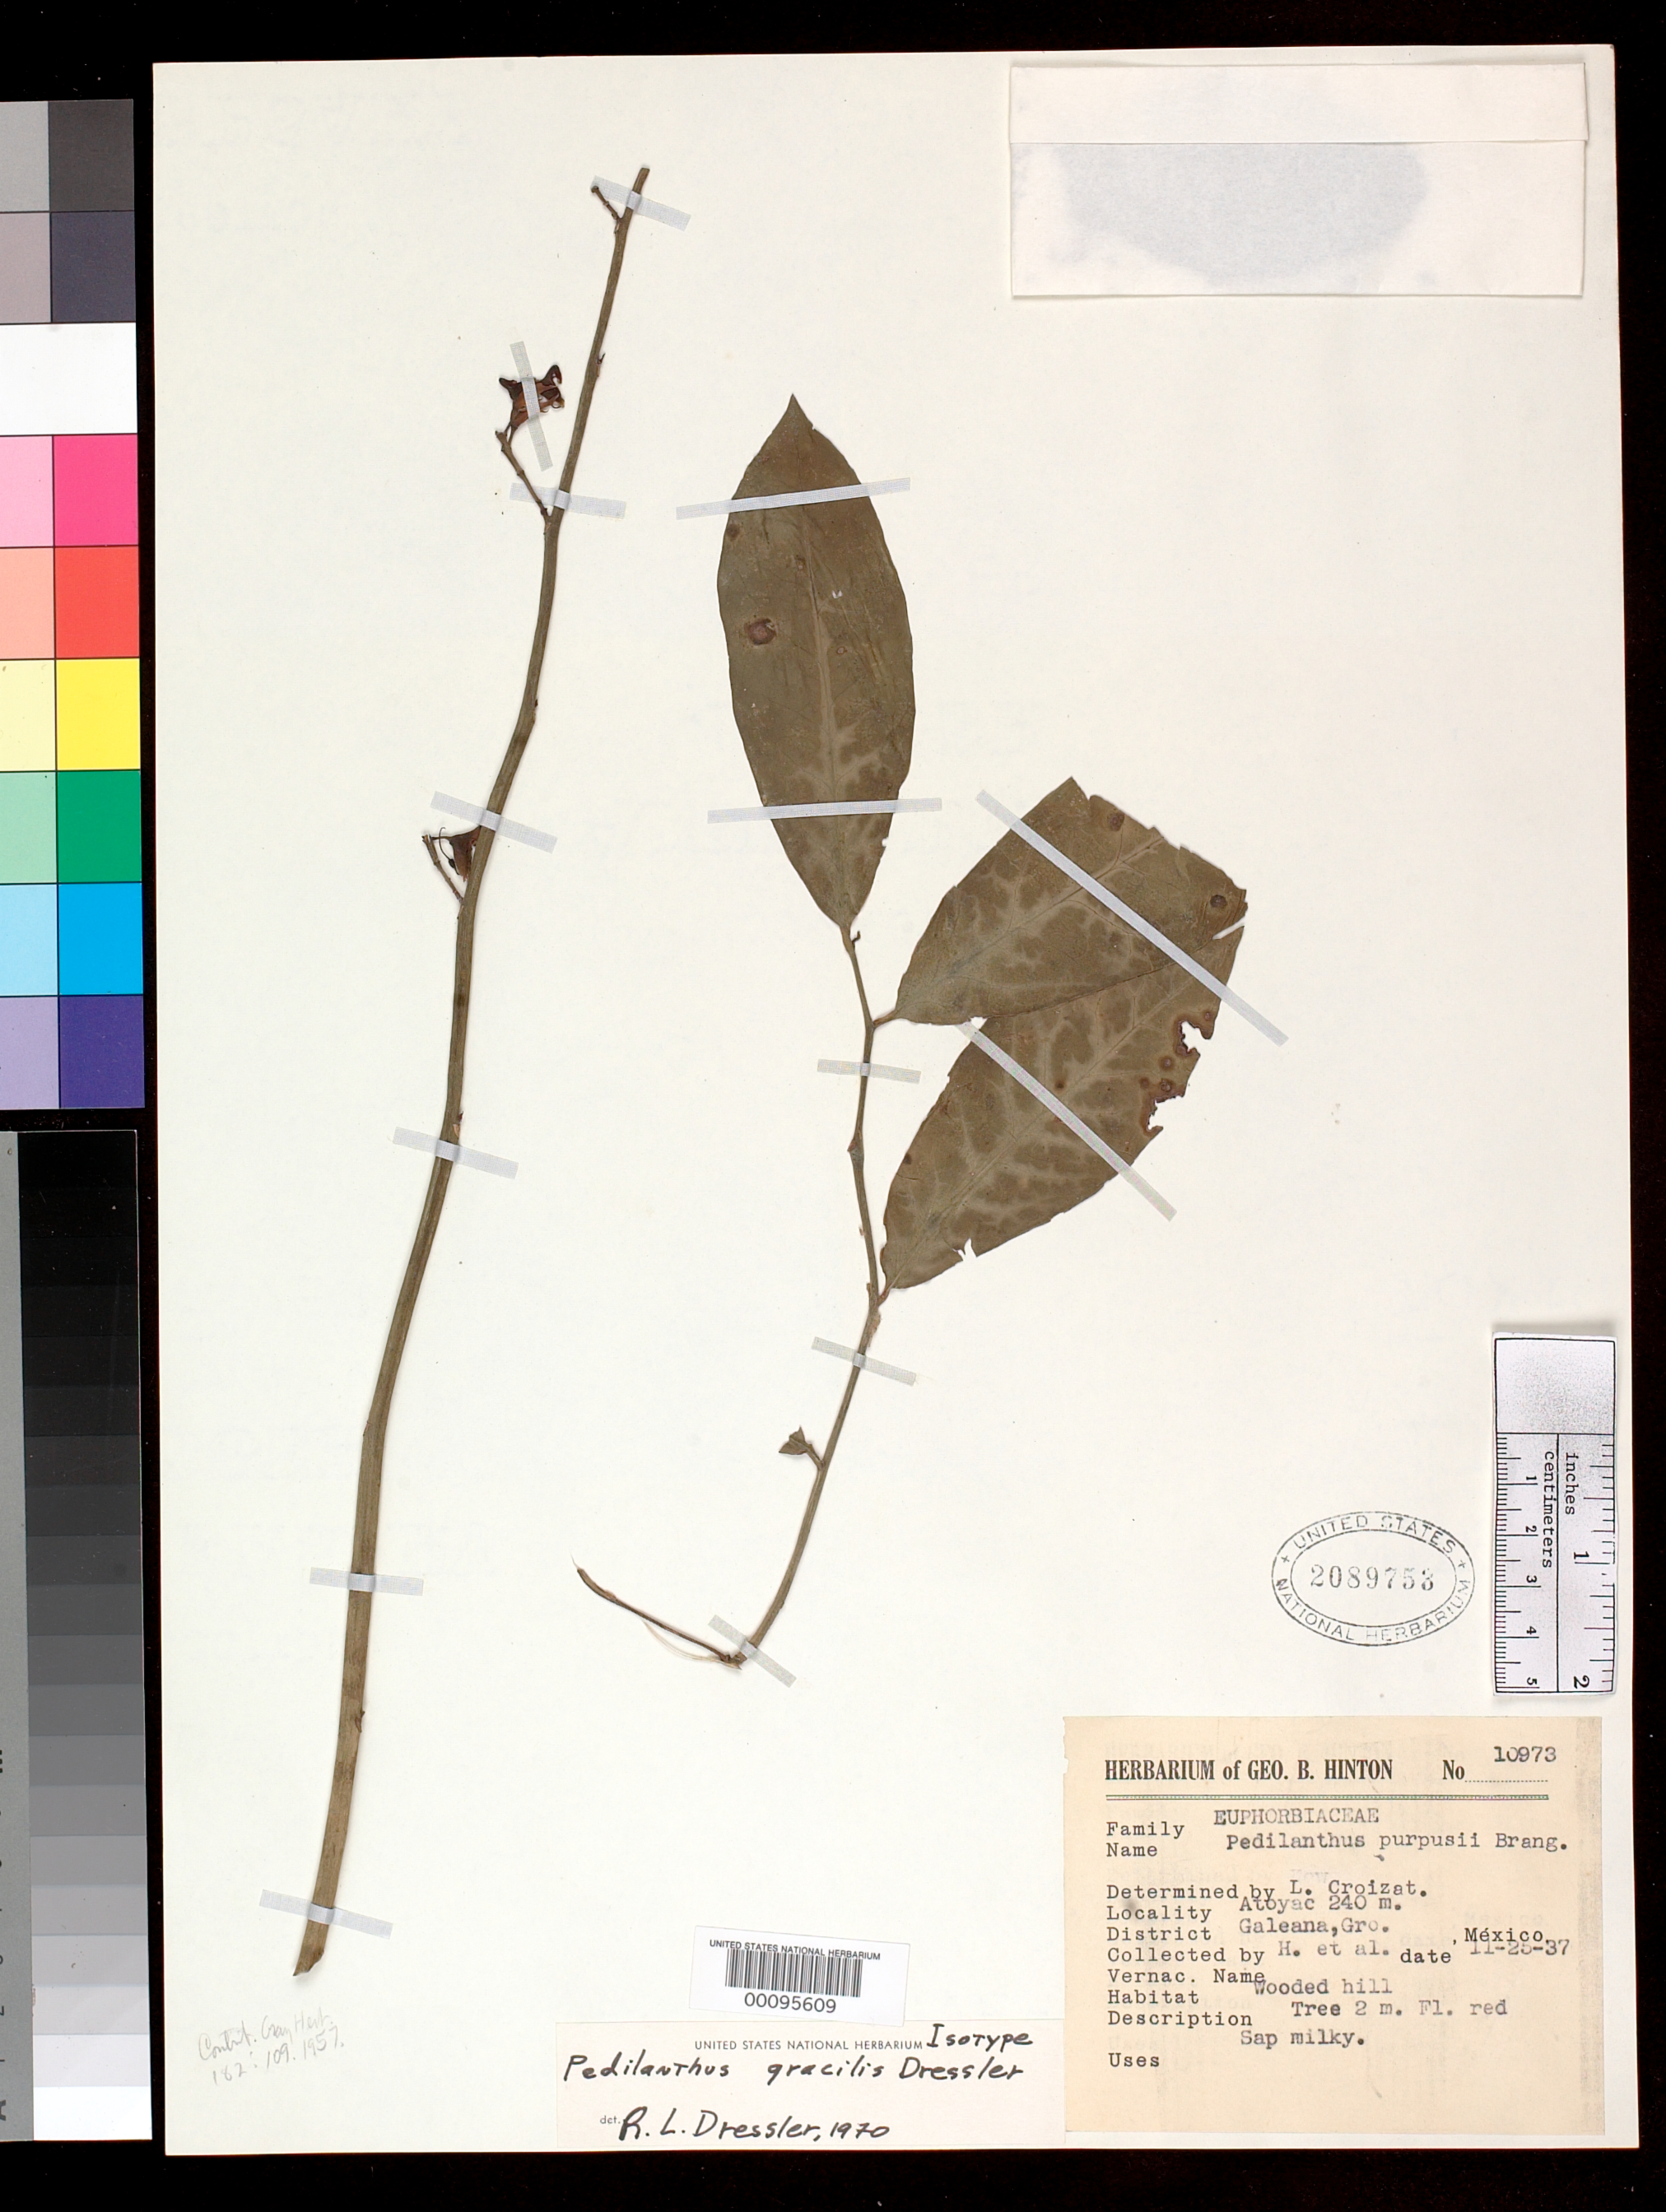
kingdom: Plantae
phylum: Tracheophyta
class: Magnoliopsida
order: Malpighiales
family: Euphorbiaceae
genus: Pedilanthus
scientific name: Pedilanthus gracilis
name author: Dressler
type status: Isotype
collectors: G. B. Hinton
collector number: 2089753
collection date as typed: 25 Nov 1937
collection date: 1937-11-25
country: Mexico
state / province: Guerrero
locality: Galeana, Atoyac.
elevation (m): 240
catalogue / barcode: US 2089753